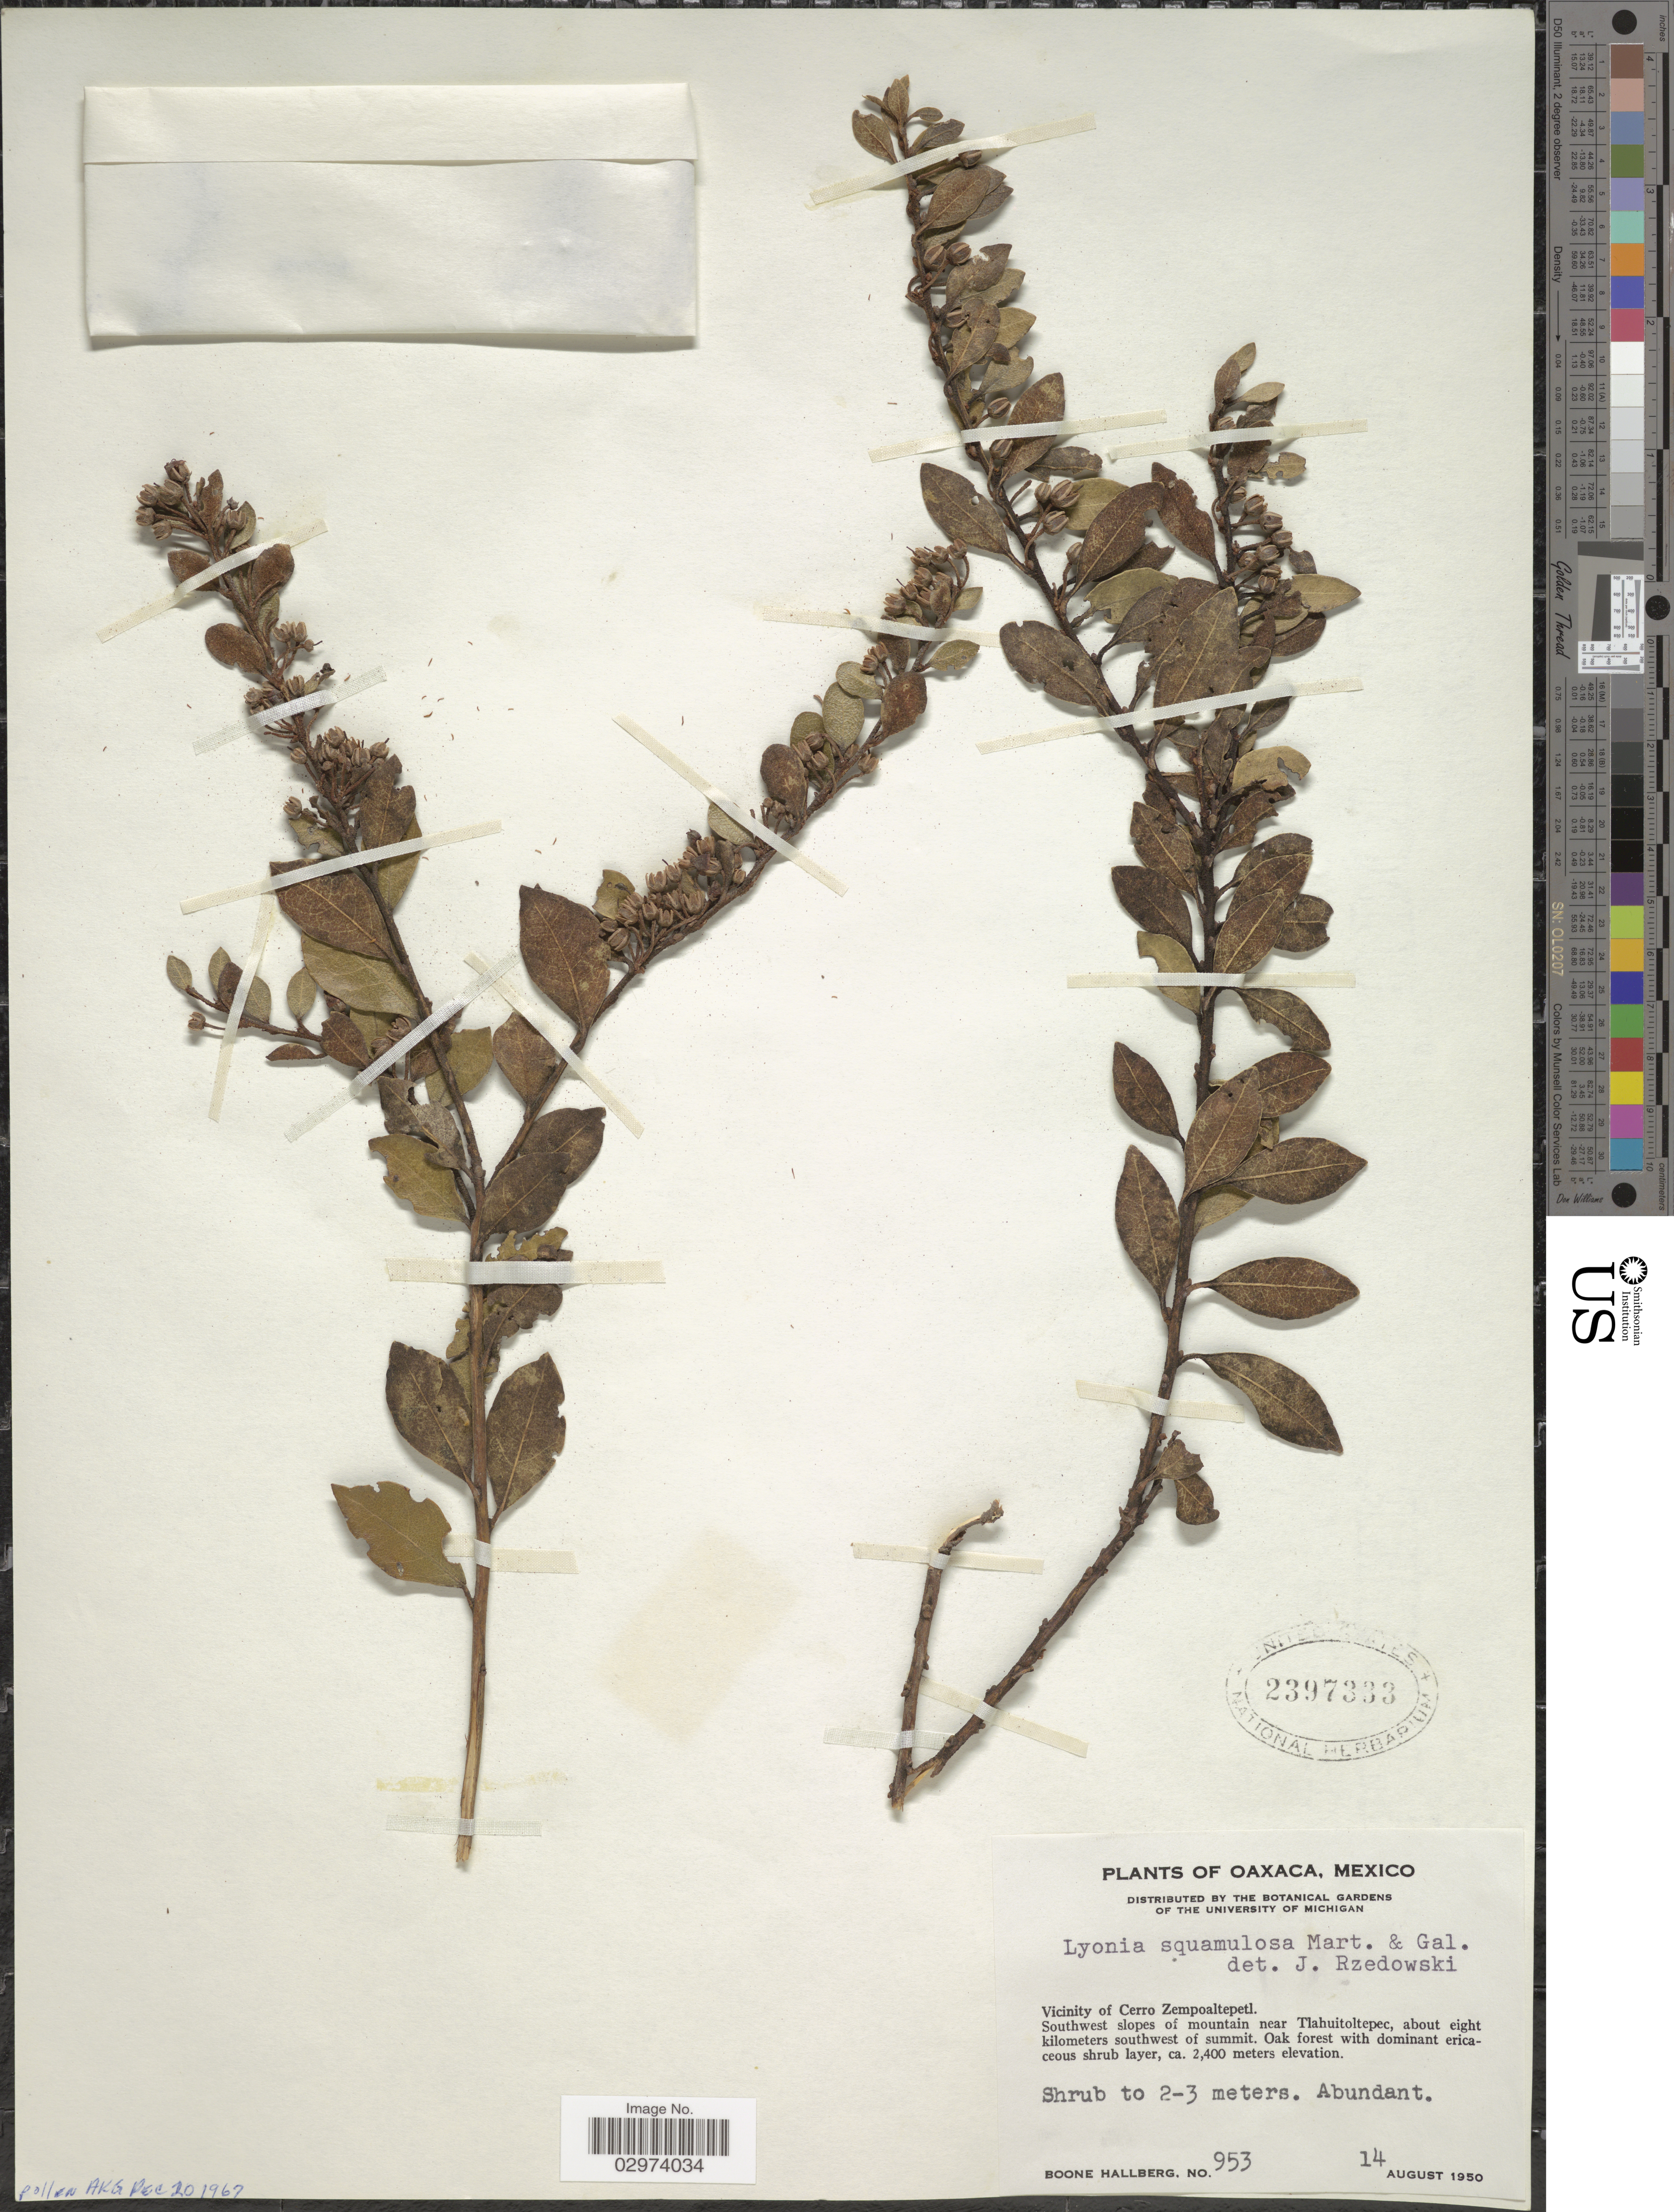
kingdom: Plantae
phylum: Tracheophyta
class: Magnoliopsida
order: Ericales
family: Ericaceae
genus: Lyonia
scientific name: Lyonia squamulosa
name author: M. Martens & Galeotti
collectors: B. Hallberg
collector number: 953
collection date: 1950-08-14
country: Mexico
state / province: Oaxaca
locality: Vicinity of Cerro Zempoaltepetl. Southwest slopes of mountain near Tlahuitoltepec, about eight kilometers southwest of summit.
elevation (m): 2400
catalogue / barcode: US 2397333